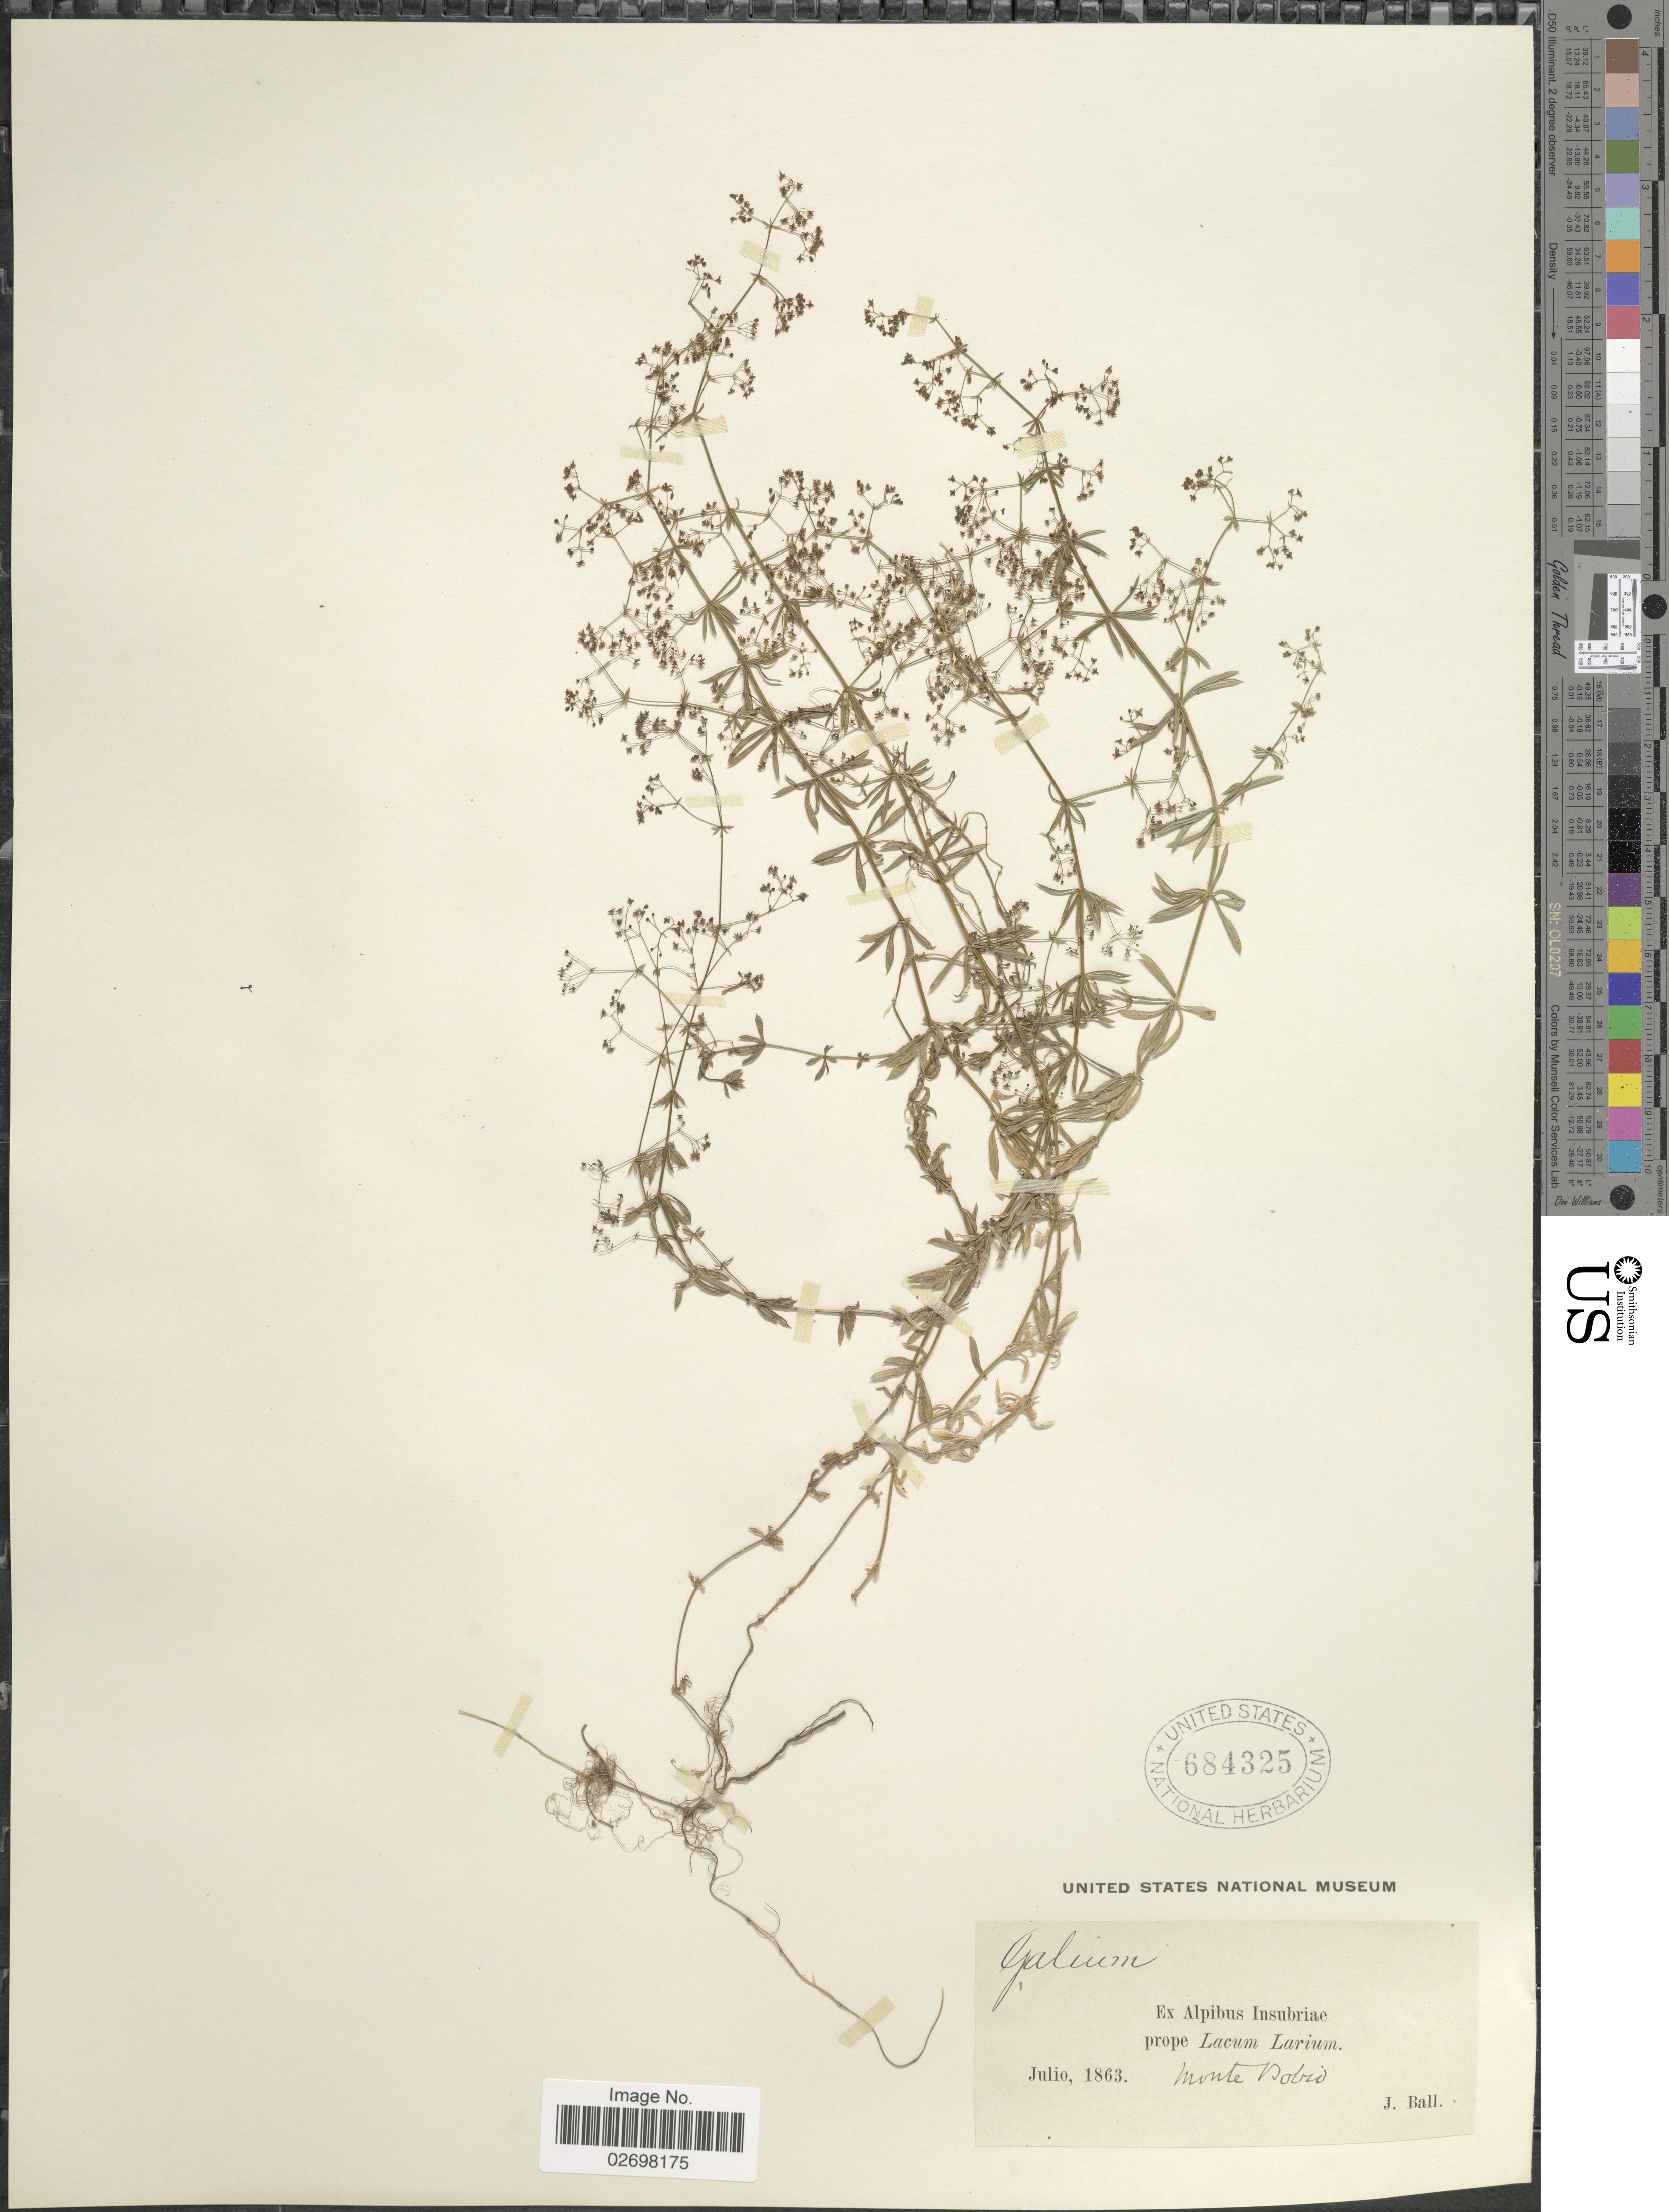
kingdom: Plantae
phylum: Tracheophyta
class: Magnoliopsida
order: Gentianales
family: Rubiaceae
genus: Galium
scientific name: Galium sp.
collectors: J. Ball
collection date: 1863-07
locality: Alpibus Insubriae prope Lacum Larium, Monte [illegible text]obio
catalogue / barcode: US 684325